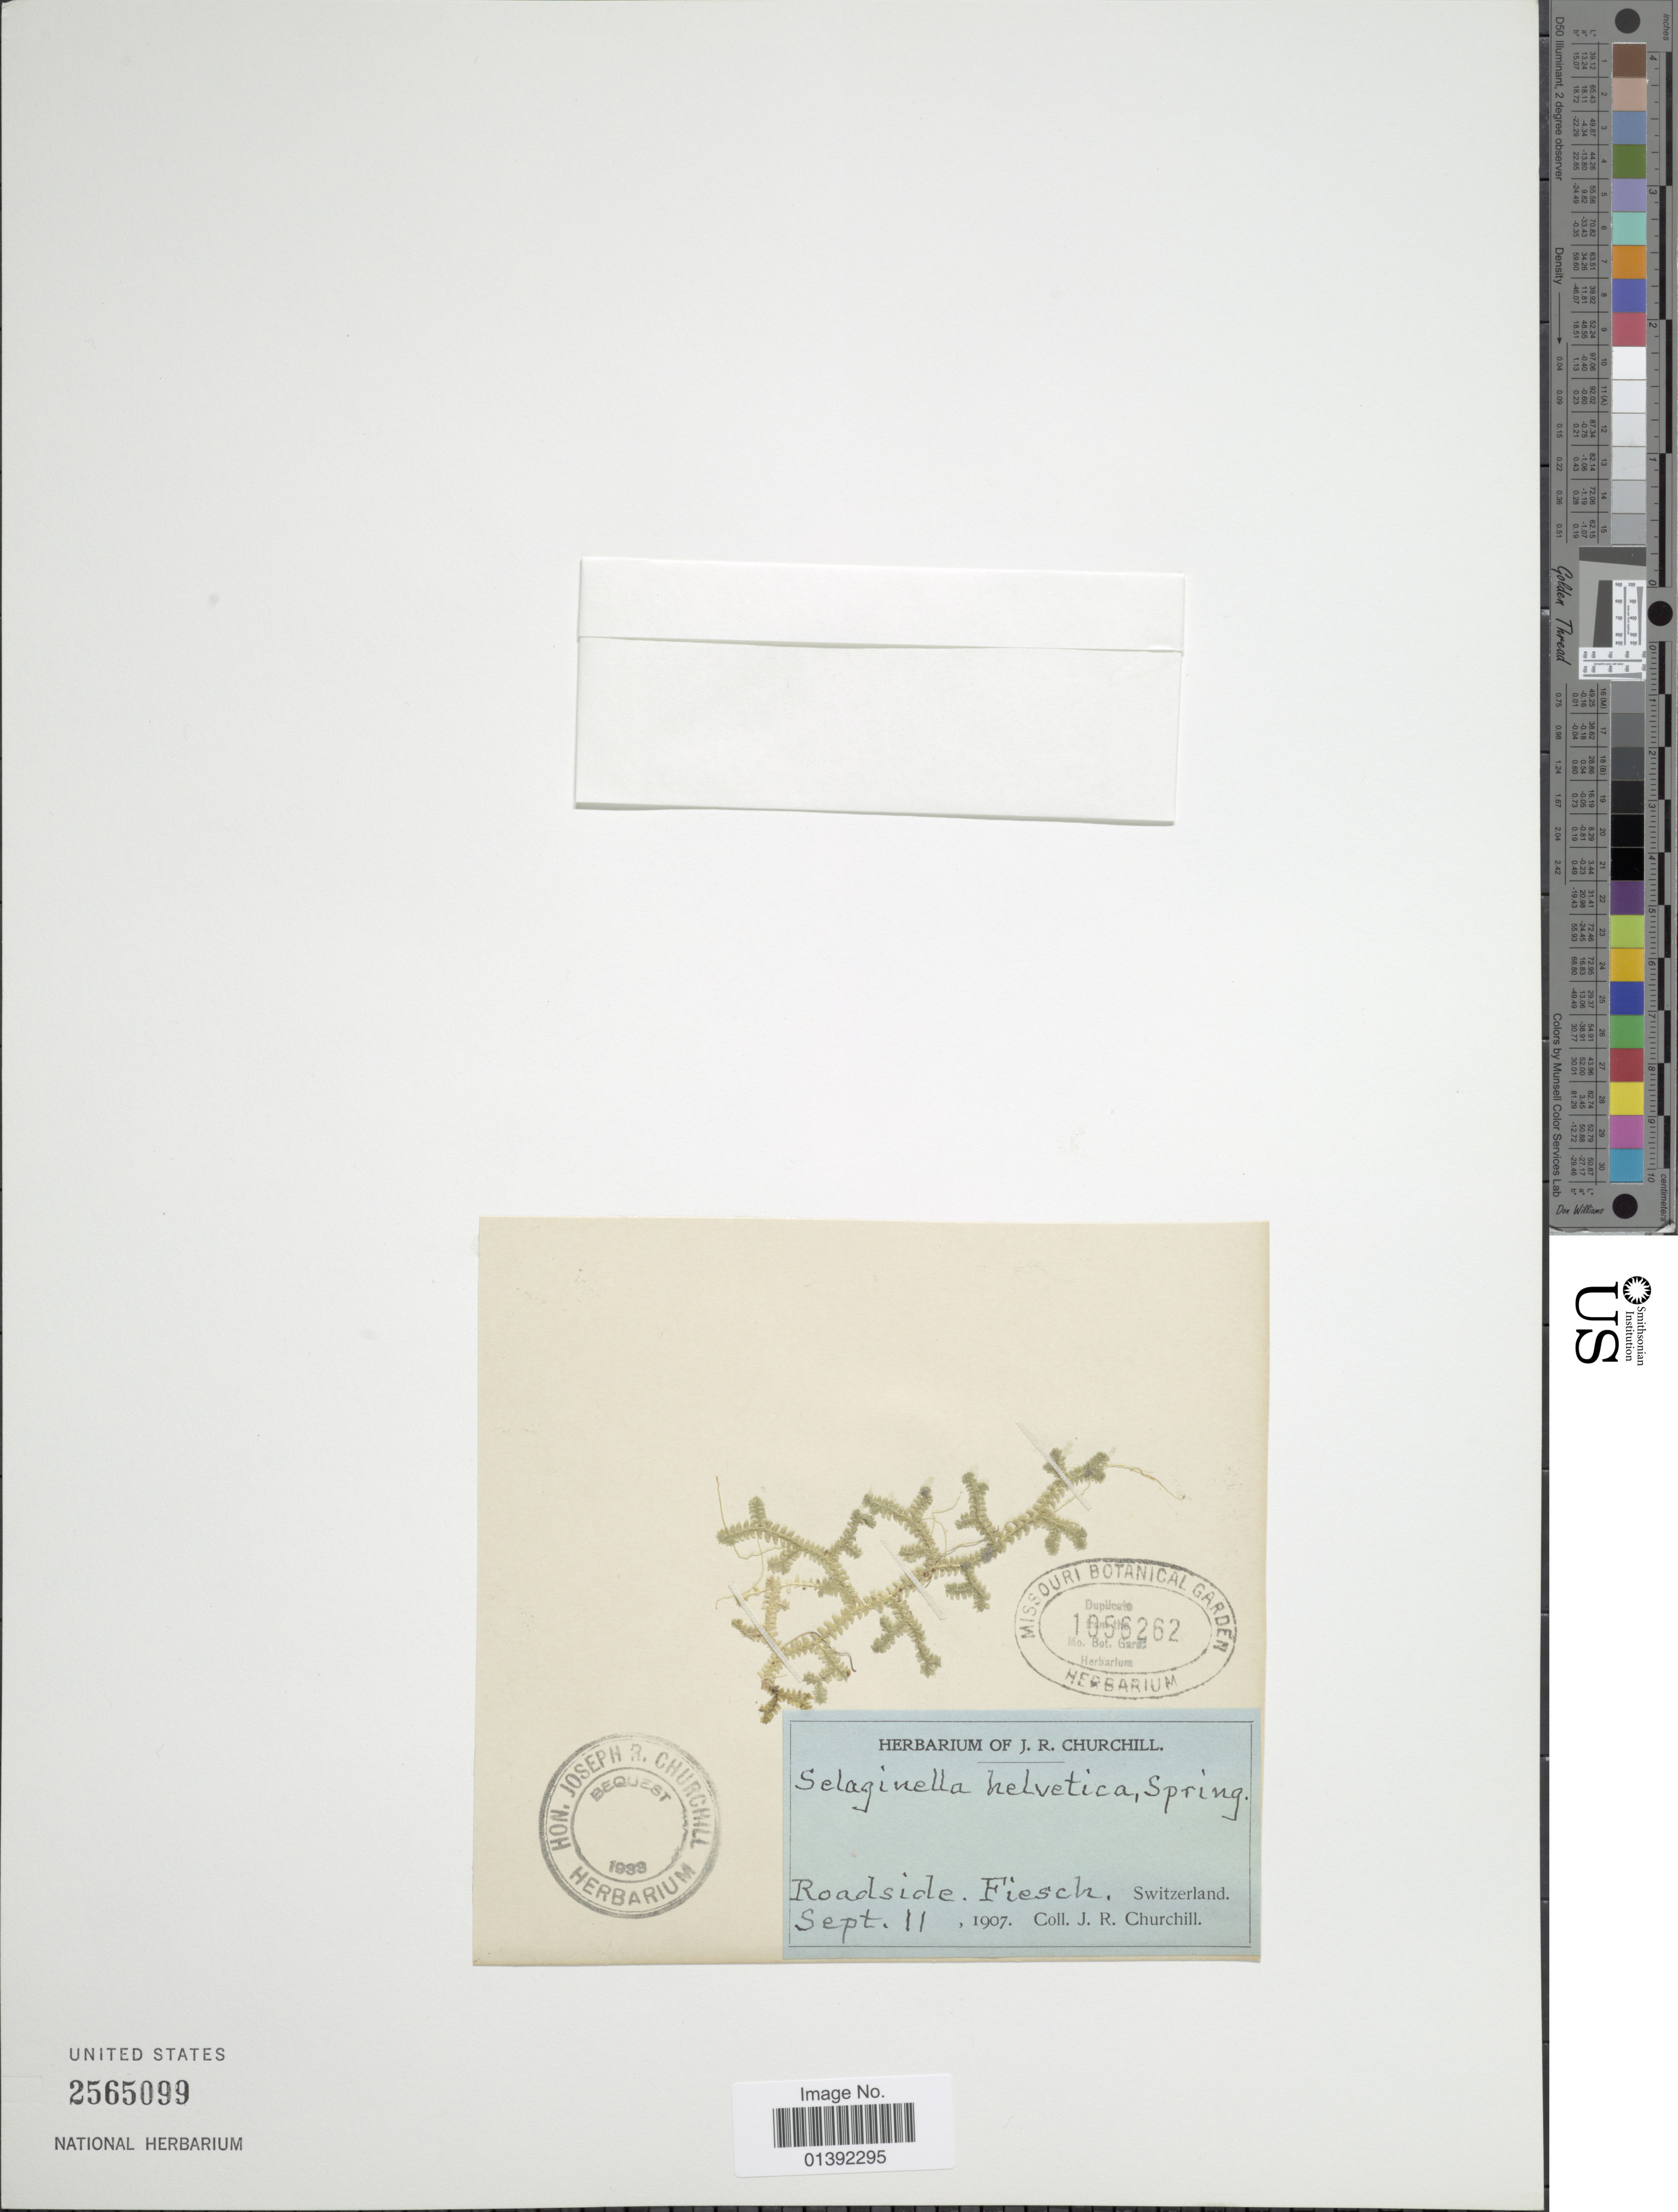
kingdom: Plantae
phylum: Tracheophyta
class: Lycopodiopsida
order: Selaginellales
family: Selaginellaceae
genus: Selaginella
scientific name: Selaginella helvetica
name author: (L.) Spring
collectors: J. Churchill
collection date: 1907-09-11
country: Switzerland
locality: Roadside, Fiesch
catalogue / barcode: US 2565099